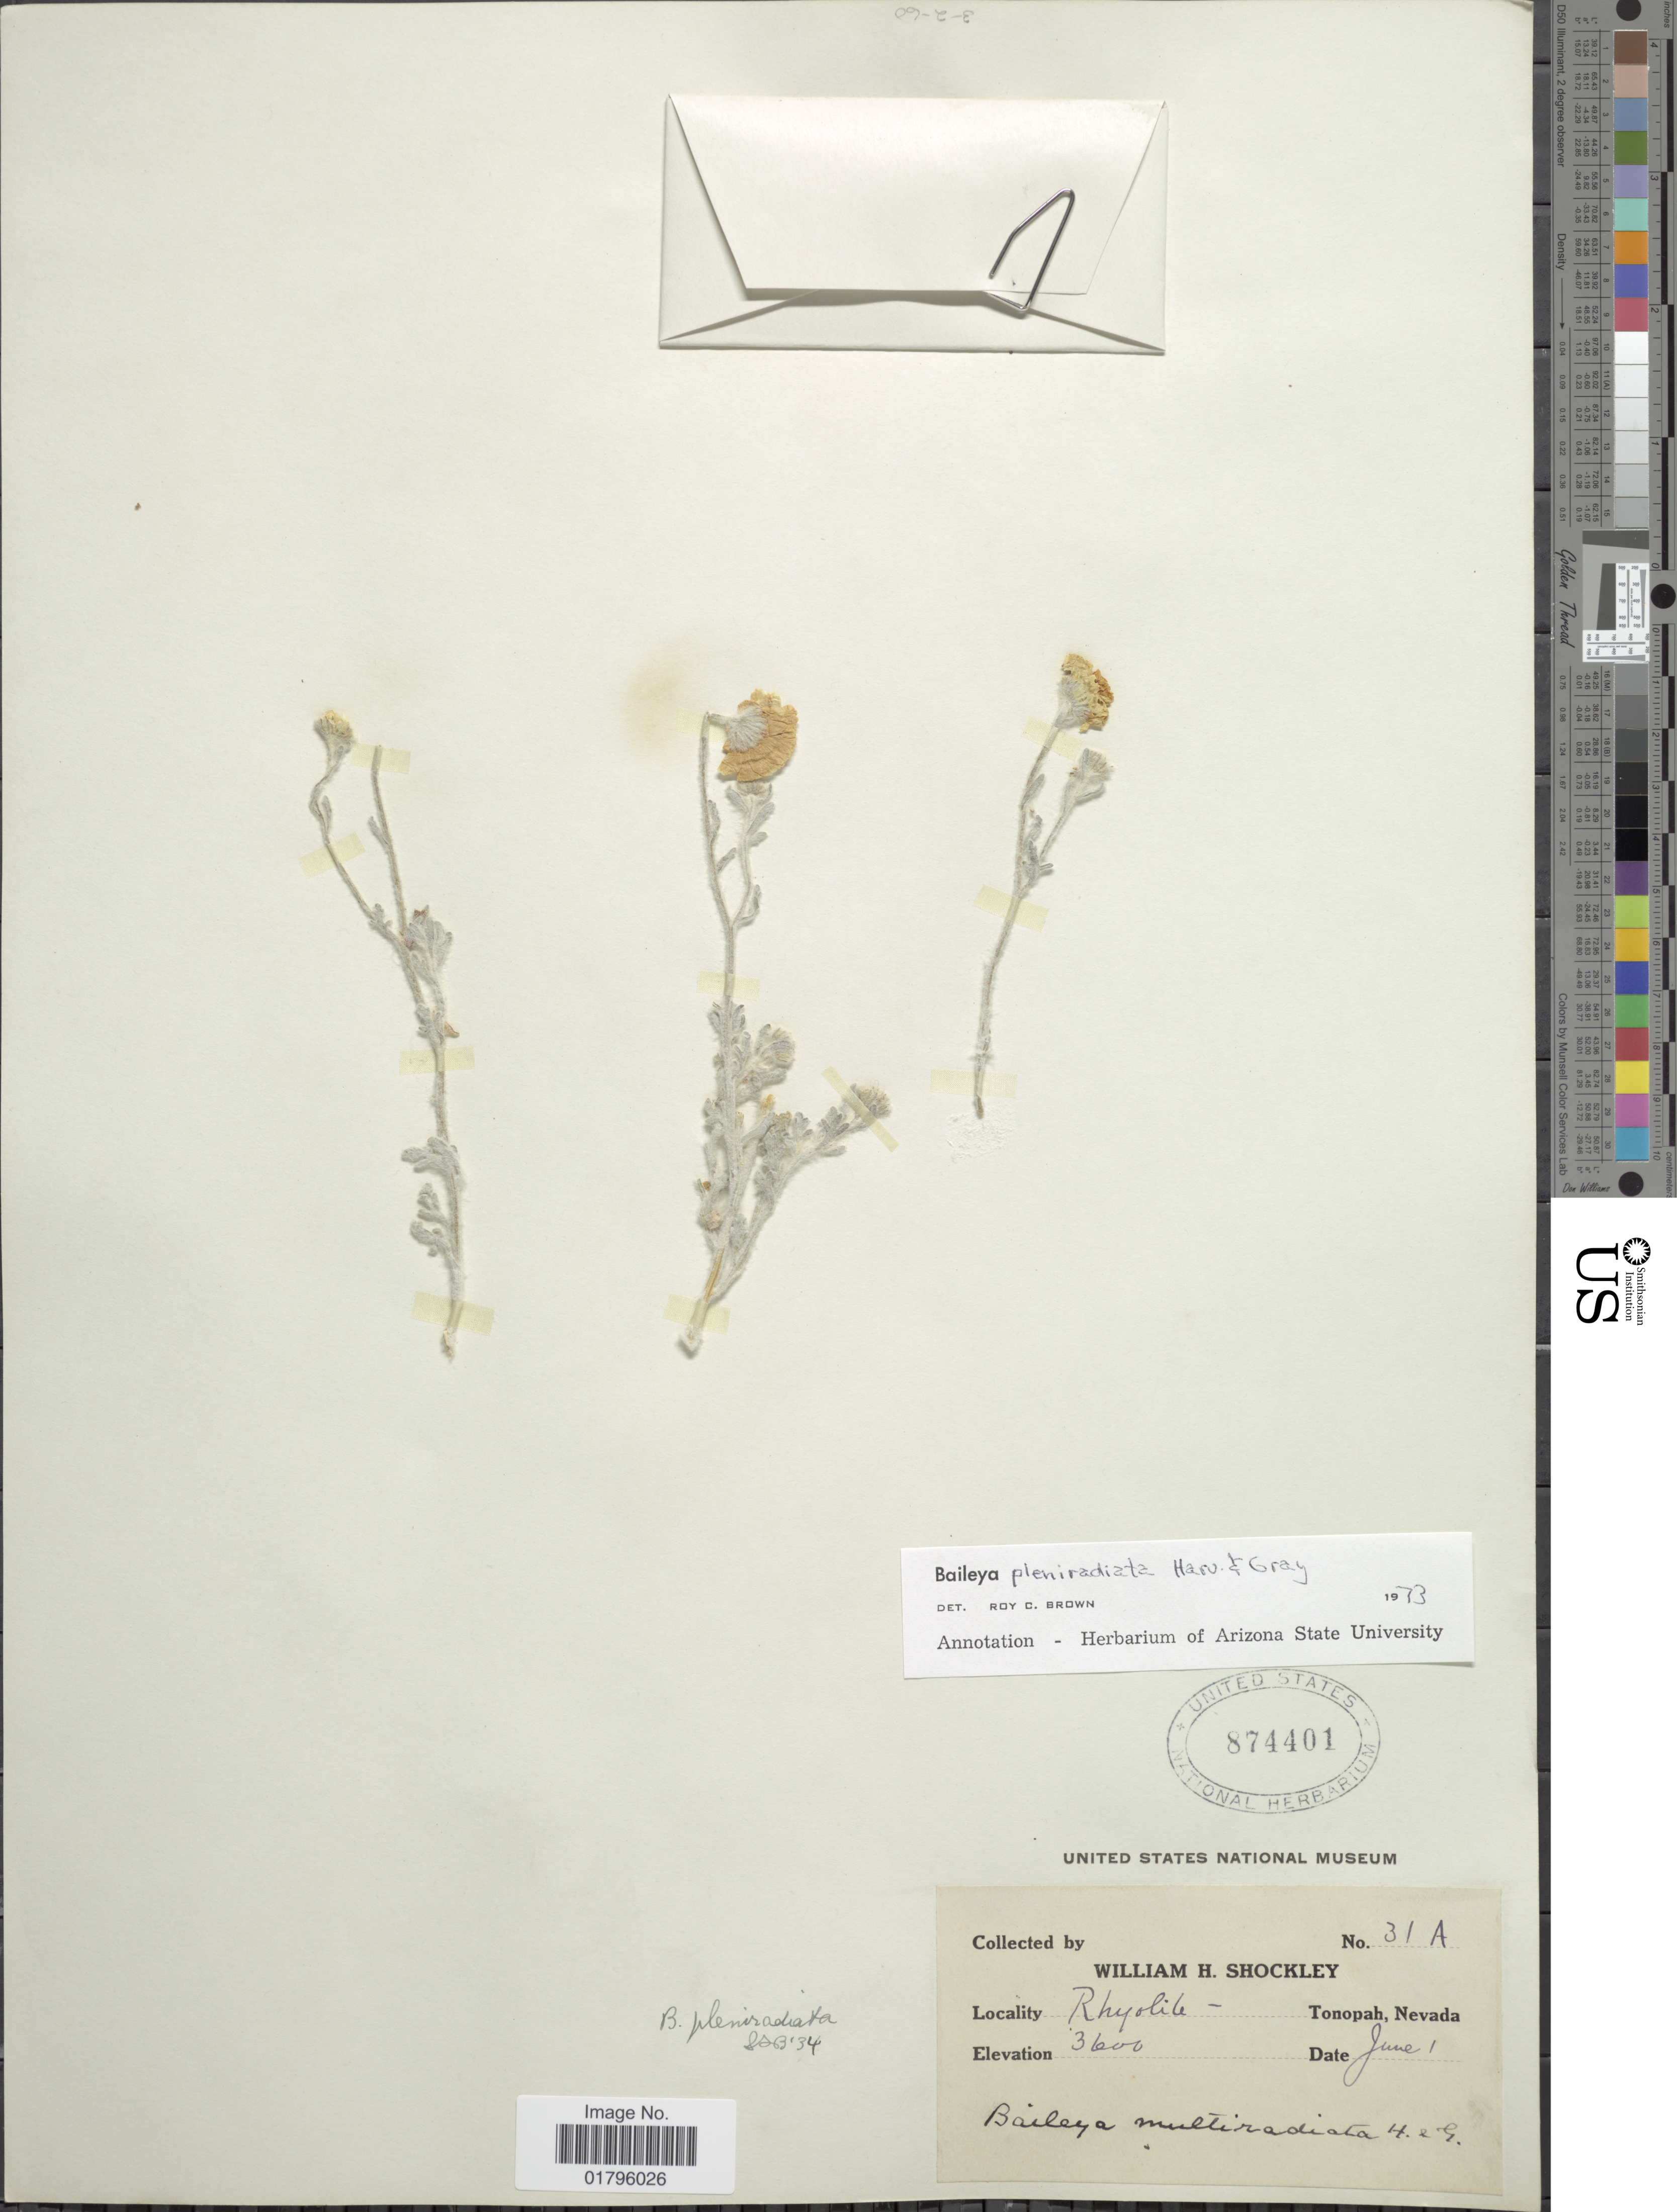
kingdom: Plantae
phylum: Tracheophyta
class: Magnoliopsida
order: Asterales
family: Asteraceae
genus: Baileya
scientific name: Baileya pleniradiata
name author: Harv. & A. Gray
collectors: W. Shockley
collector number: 31A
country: United States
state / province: Nevada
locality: Rhyolite - Tonopah, Nevada.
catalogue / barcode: US 874401